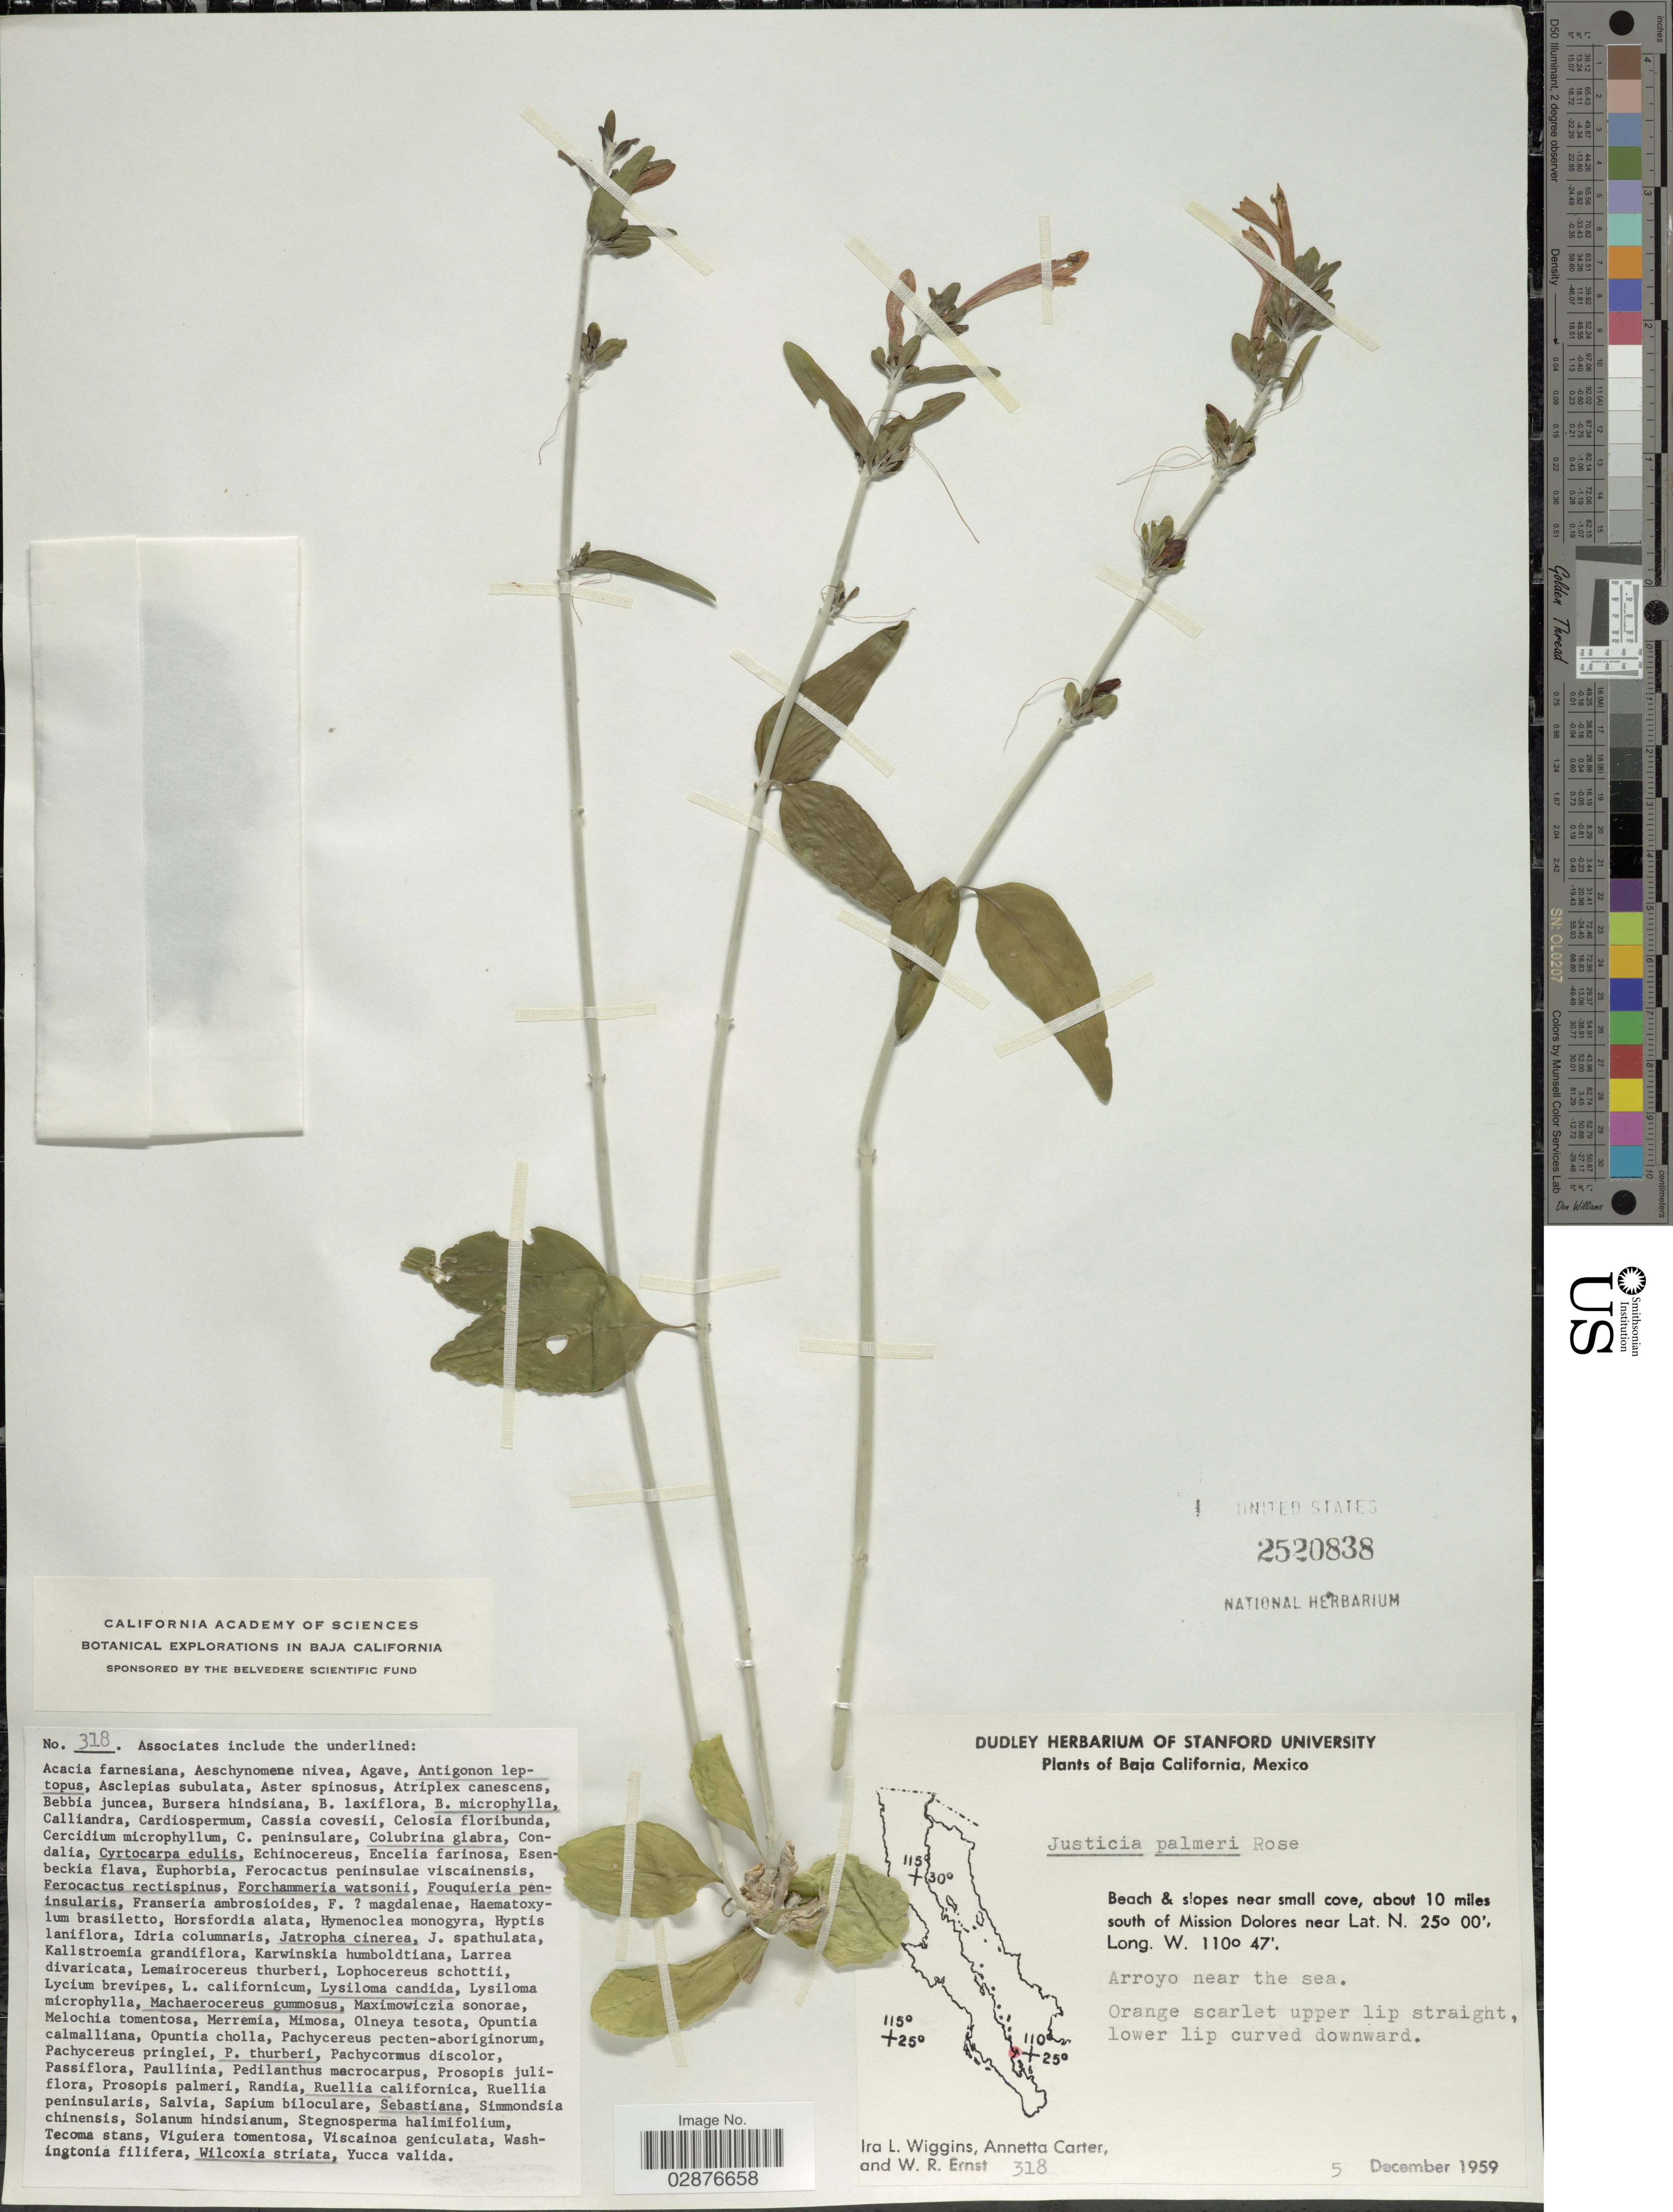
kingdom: Plantae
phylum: Tracheophyta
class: Magnoliopsida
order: Lamiales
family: Acanthaceae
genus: Justicia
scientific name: Justicia palmeri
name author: Rose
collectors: I. L. Wiggins, A. Carter & W. R. Ernst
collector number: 318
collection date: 1959-12-05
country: Mexico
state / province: Baja California Sur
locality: Beach & slopes near small cove, about 10 miles south of Mission Dolores. Arroyo near the sea.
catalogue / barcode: US 2520838